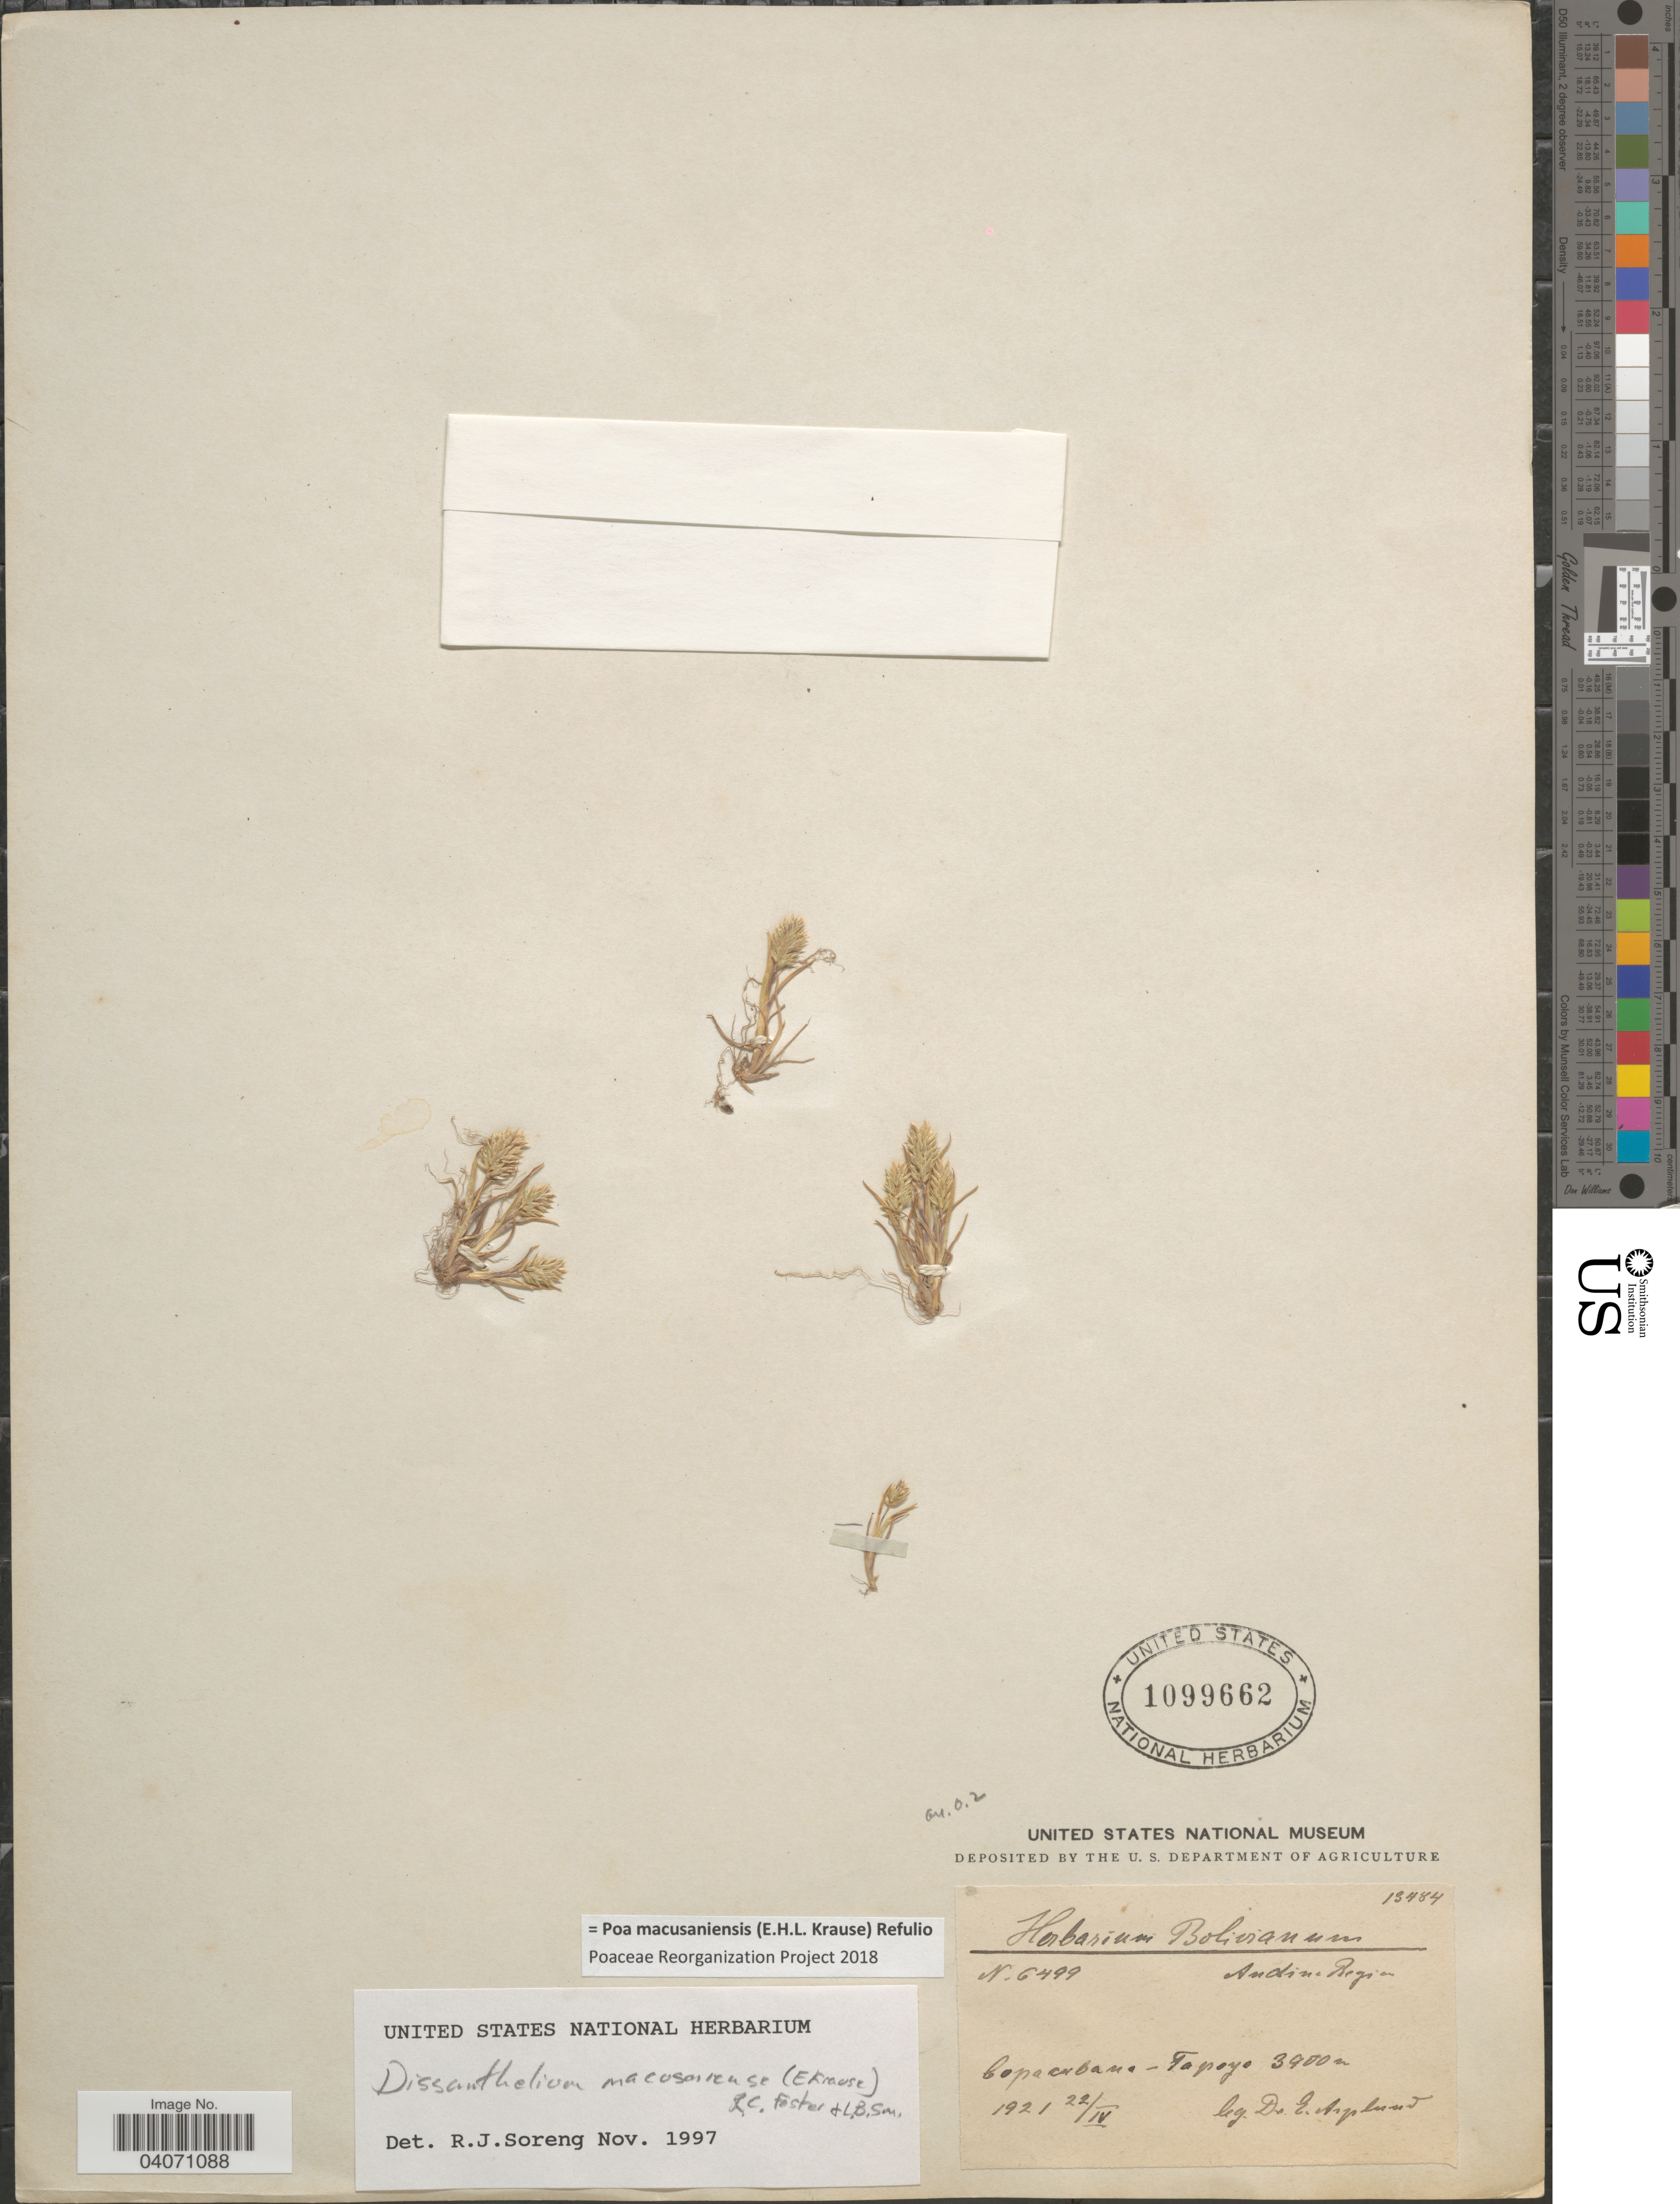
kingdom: Plantae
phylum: Tracheophyta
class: Liliopsida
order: Poales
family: Poaceae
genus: Poa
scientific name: Poa macusaniensis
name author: (E.H.L. Krause) Refulio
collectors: E. Asplund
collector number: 6499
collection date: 1921-04-22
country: Bolivia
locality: Andine Region. Copacabana - Tapoyo.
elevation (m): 3900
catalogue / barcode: US 1099662